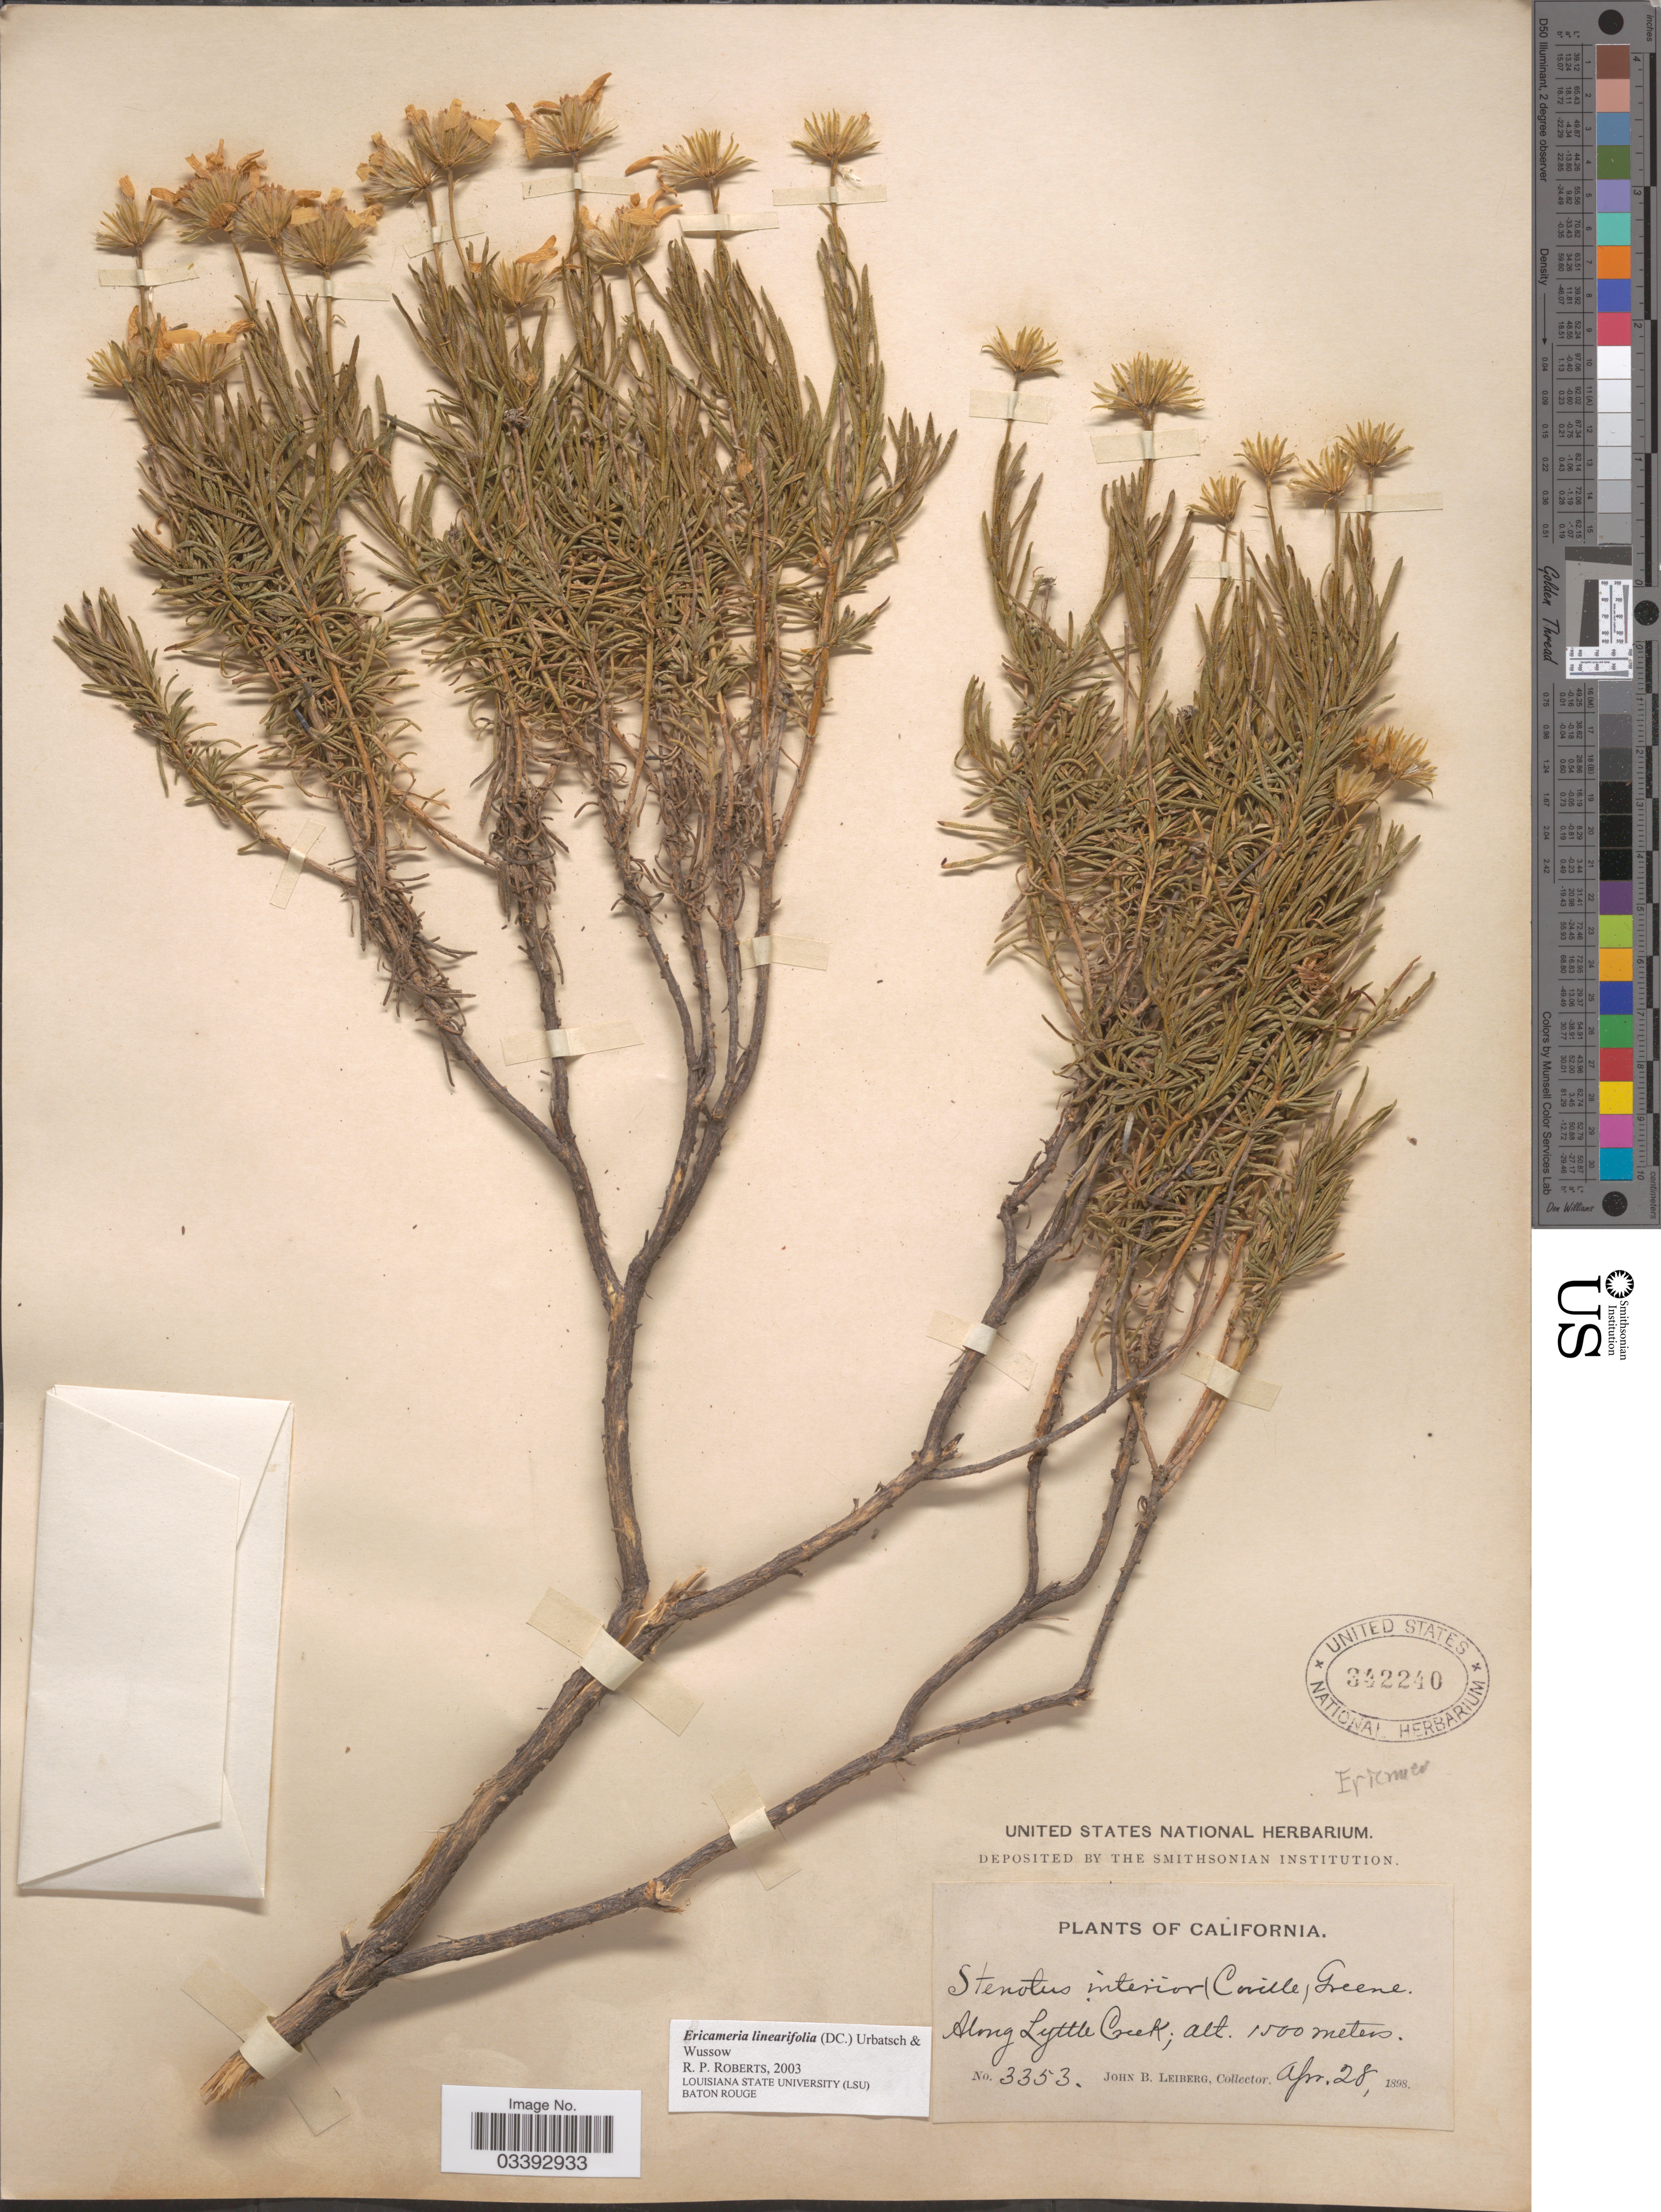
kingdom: Plantae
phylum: Tracheophyta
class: Magnoliopsida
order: Asterales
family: Asteraceae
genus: Ericameria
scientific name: Ericameria linearifolia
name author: (DC.) Urbatsch & Wussow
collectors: J. B. Leiberg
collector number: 3353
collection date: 1898-04-28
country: United States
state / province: California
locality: Along Lyttle Creek.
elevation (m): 1500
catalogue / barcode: US 342240